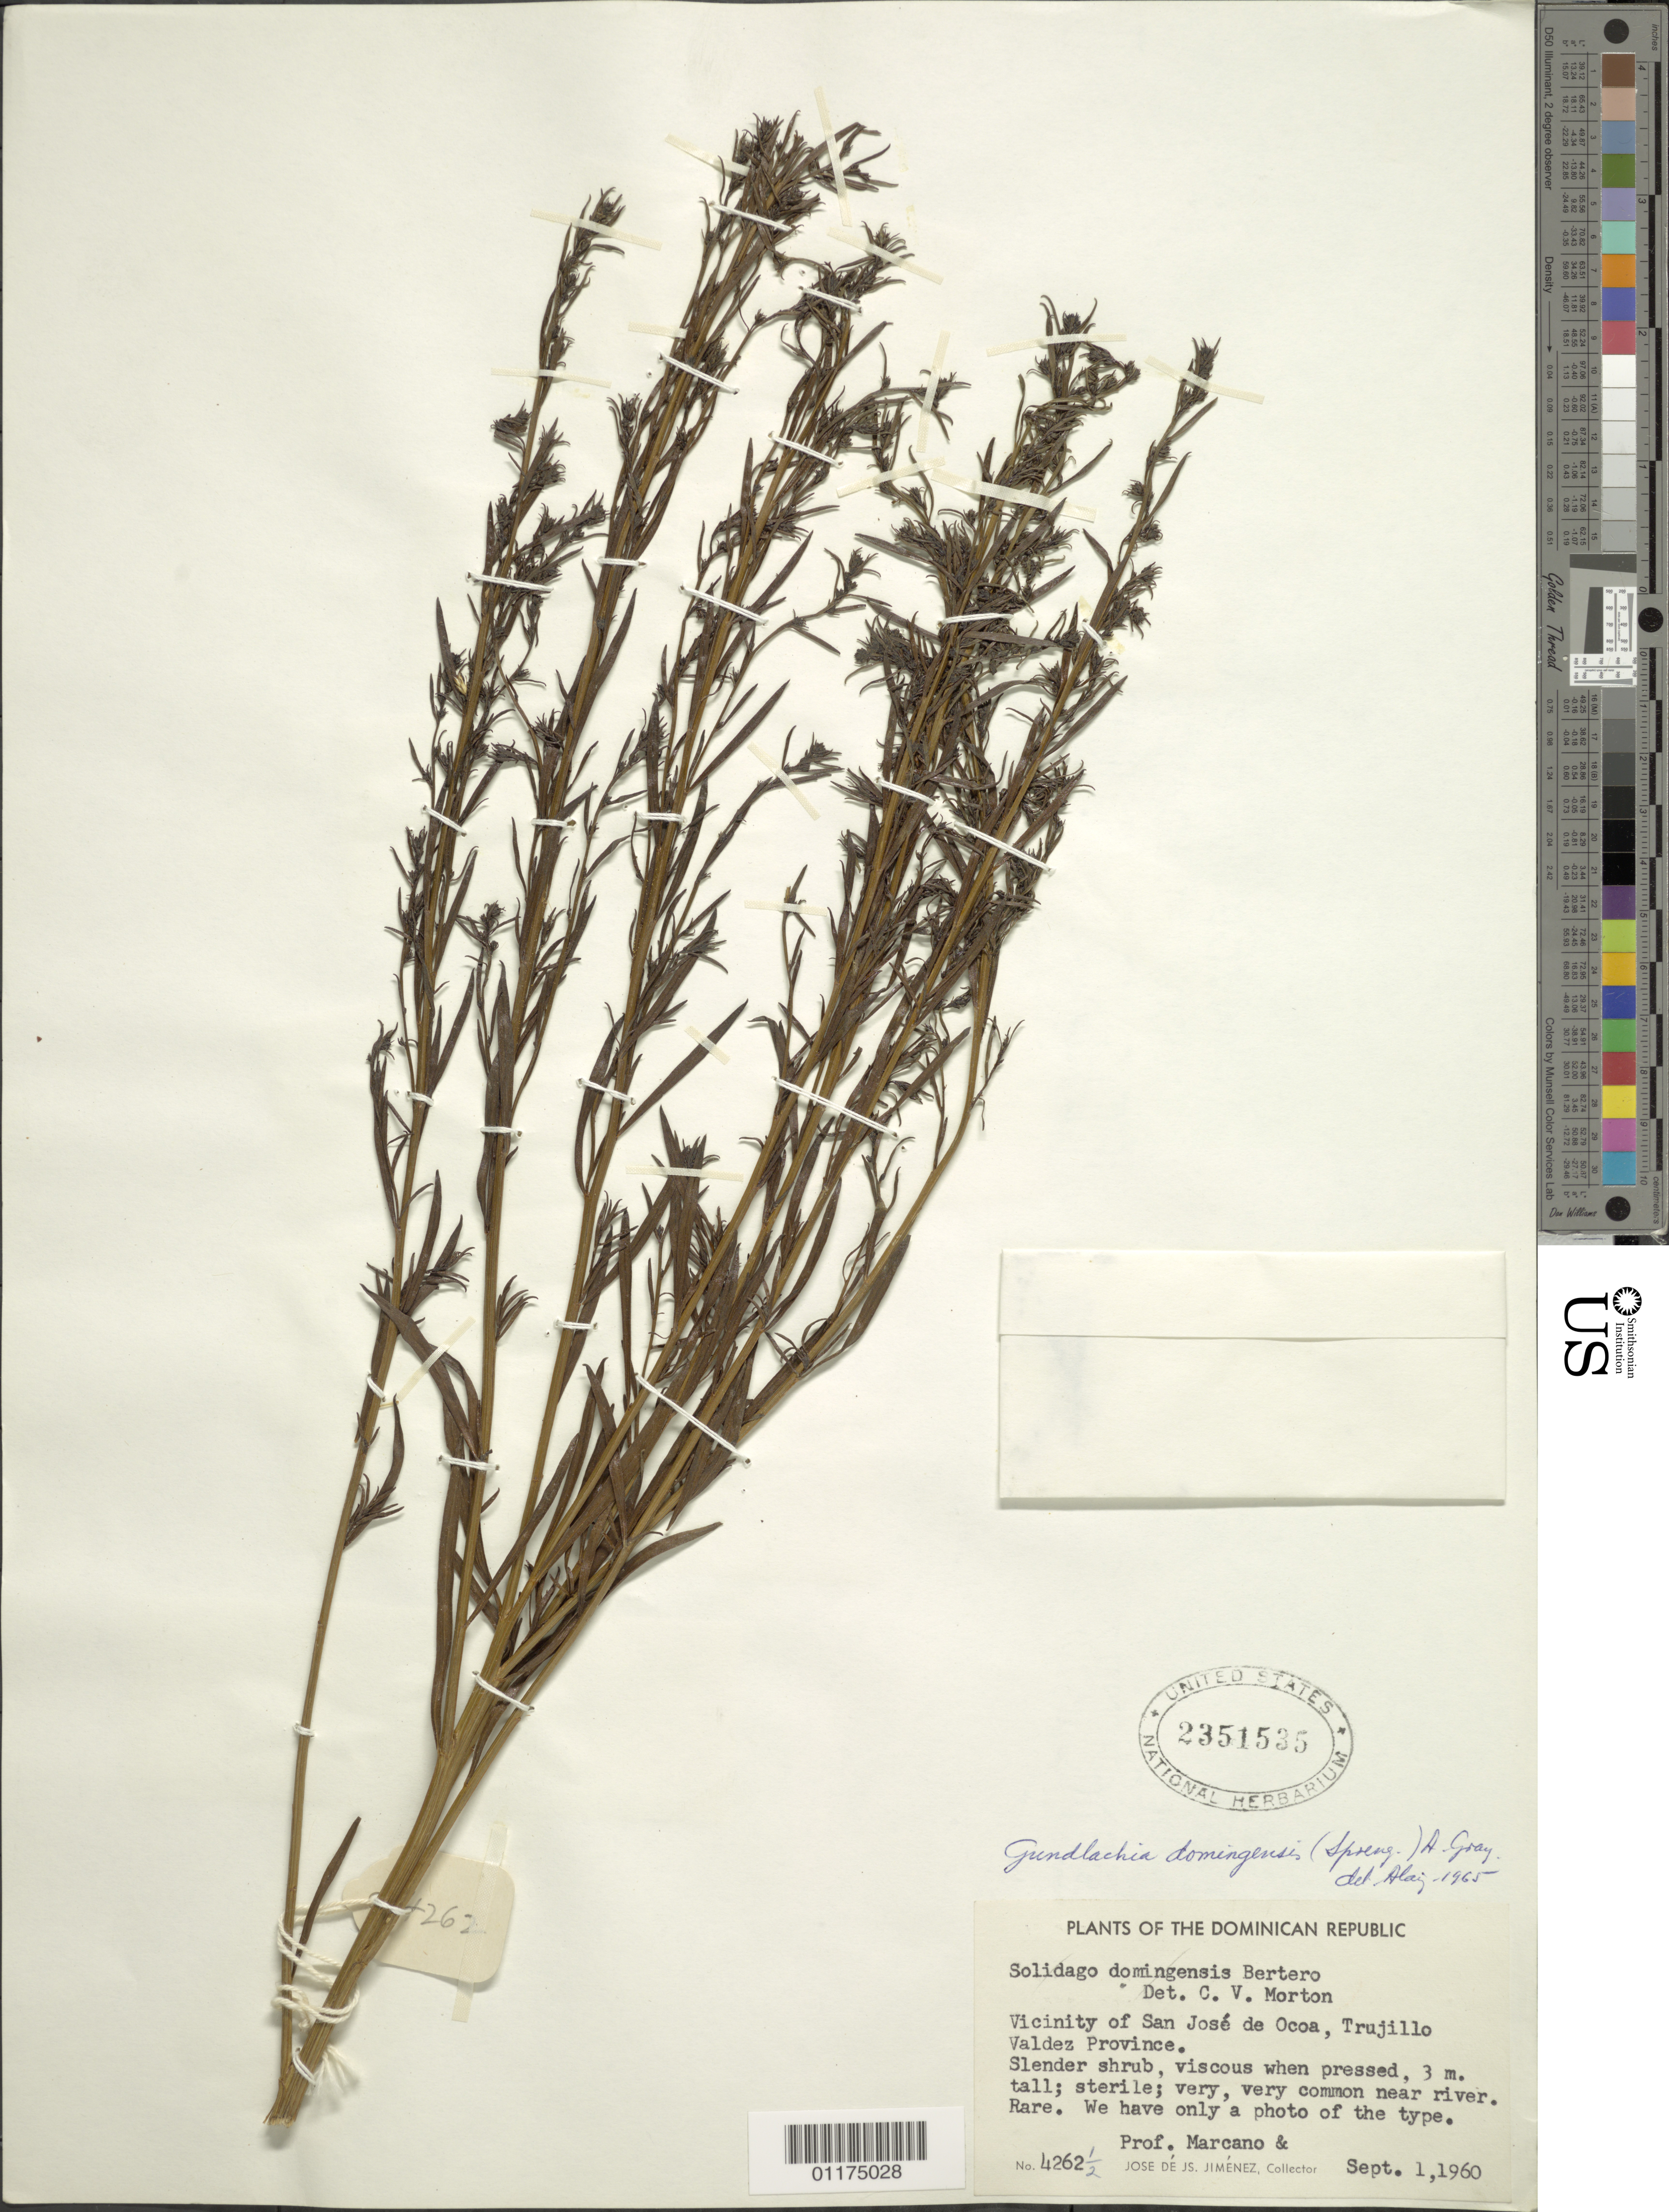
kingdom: Plantae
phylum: Tracheophyta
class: Magnoliopsida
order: Asterales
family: Asteraceae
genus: Gundlachia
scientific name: Gundlachia domingensis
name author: (Spreng.) A. Gray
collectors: E. J. Marcano F. & J. J. Jiménez Almonte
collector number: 4262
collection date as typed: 01 Sep 1960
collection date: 1960-09-01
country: Dominican Republic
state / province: San José de Ocoa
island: Hispaniola I.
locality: Trujillo Valdez Province.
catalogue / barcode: US 2351535